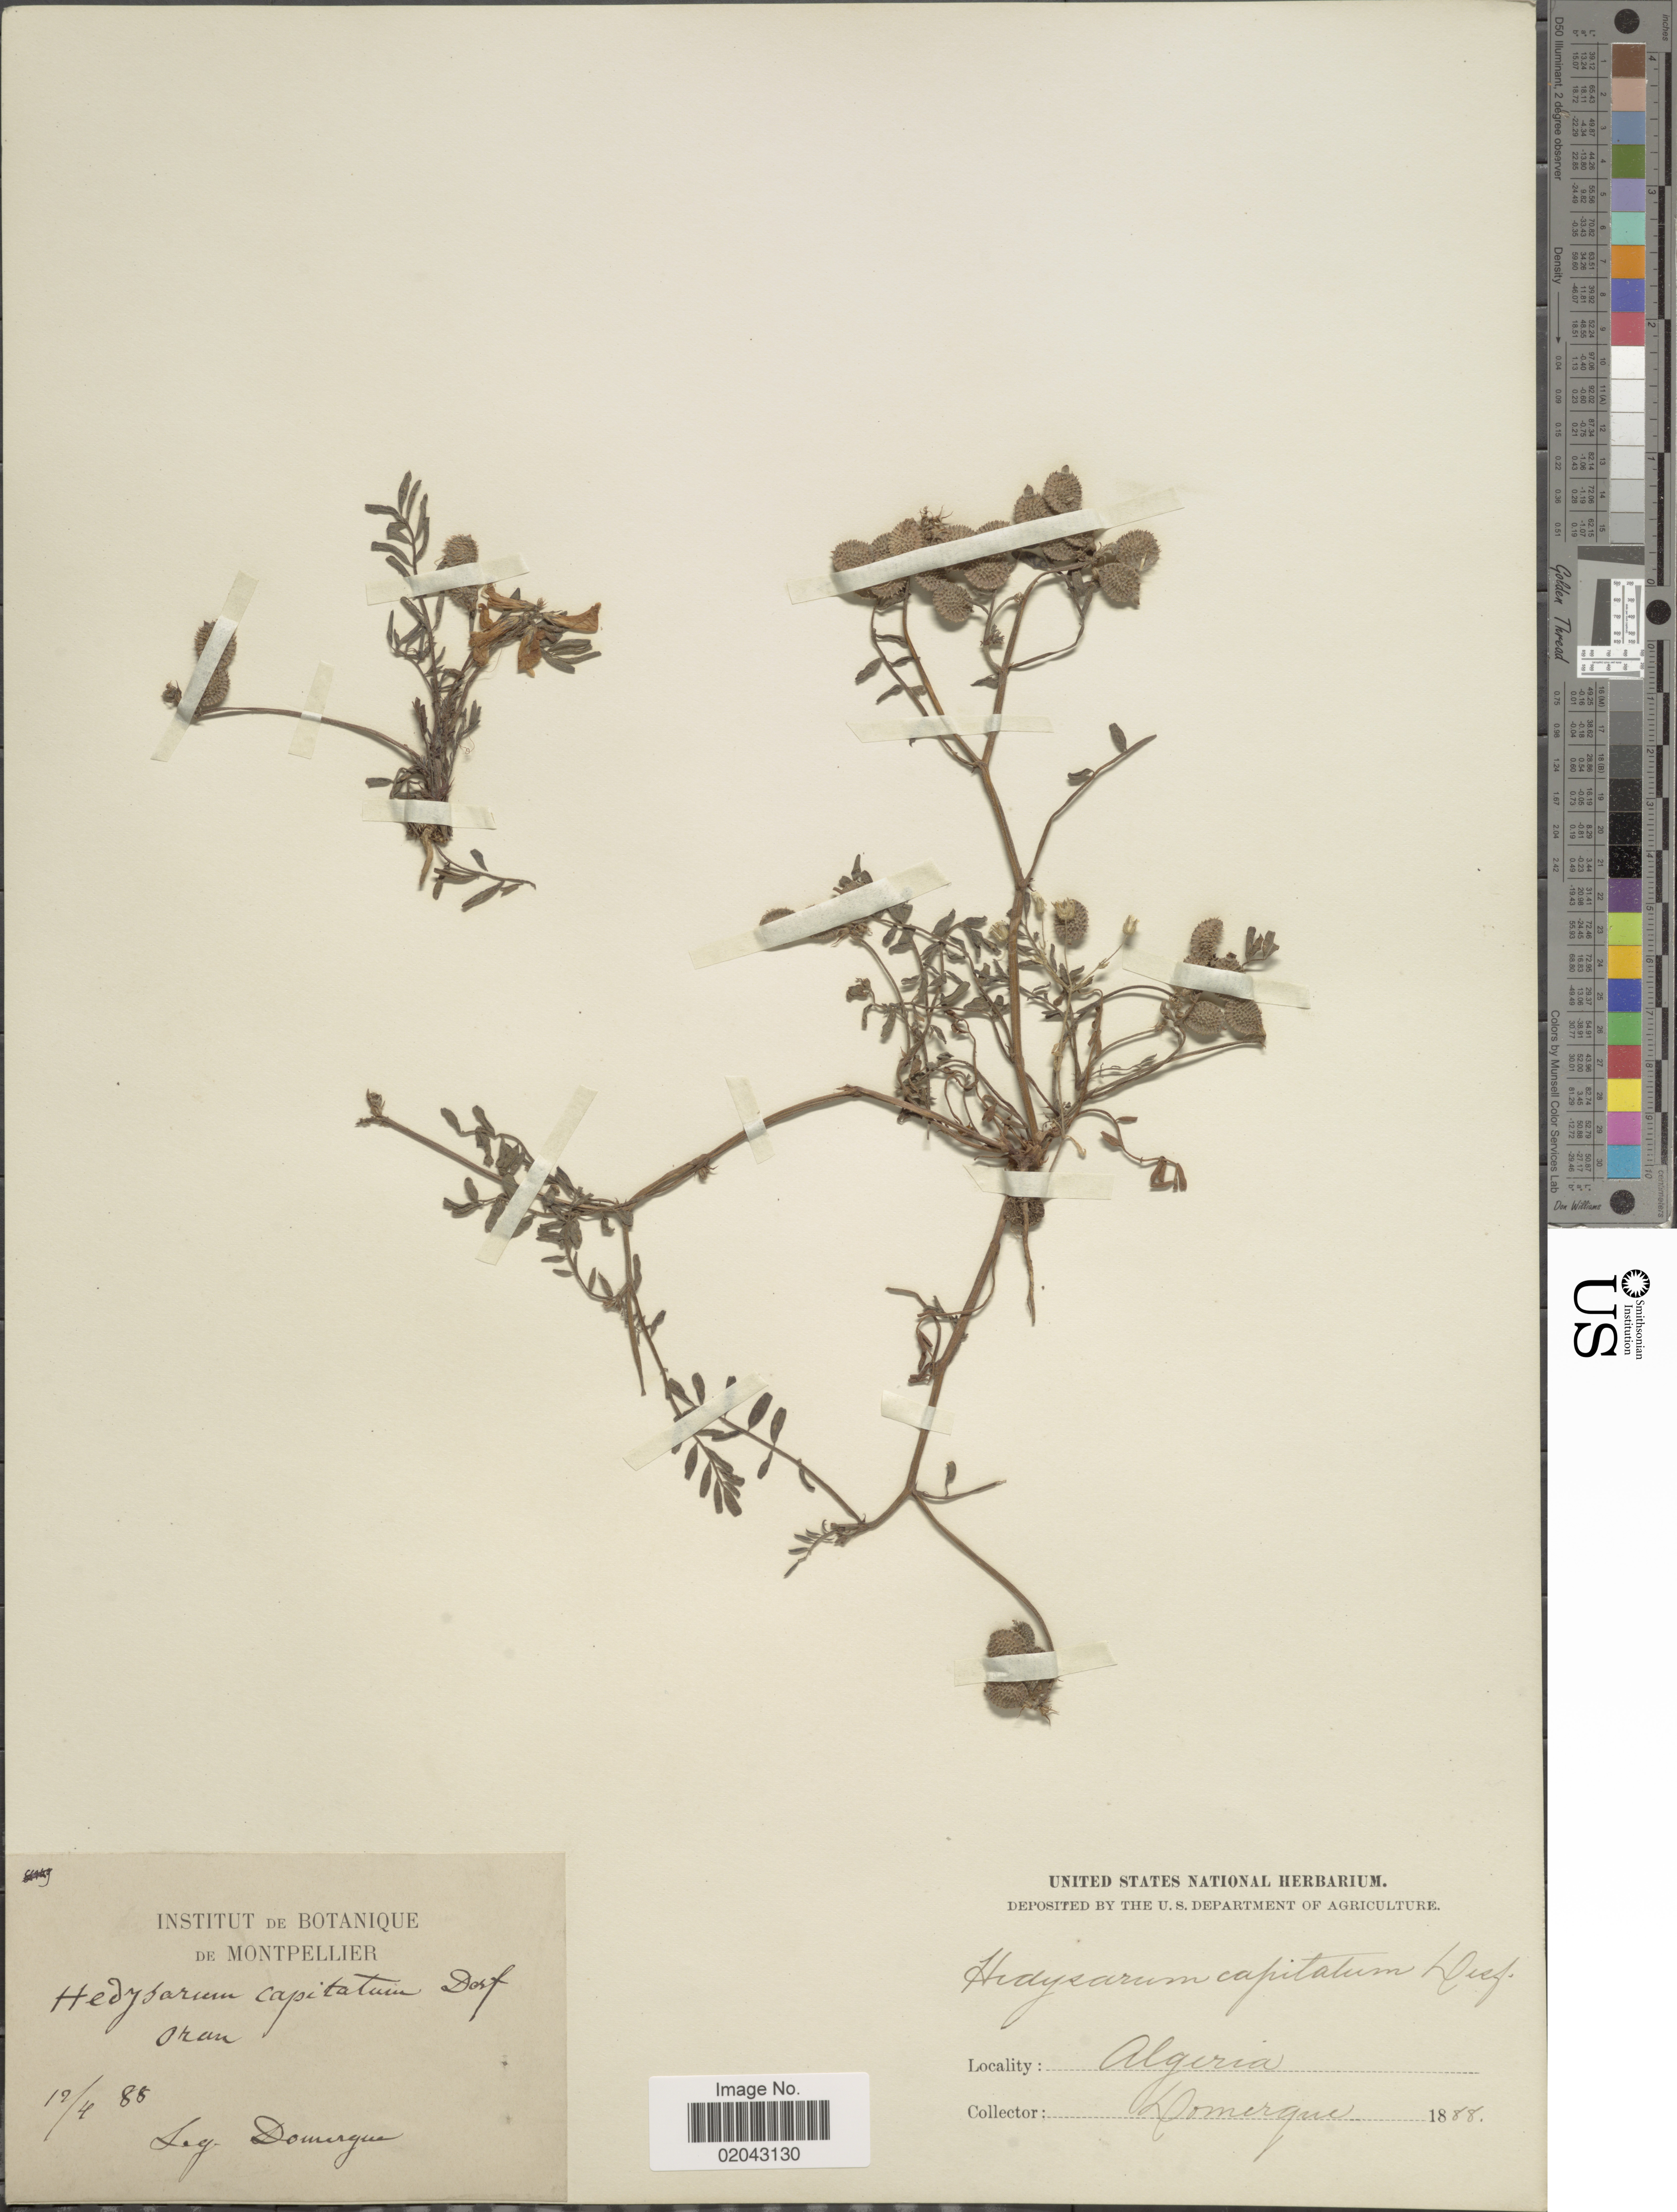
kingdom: Plantae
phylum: Tracheophyta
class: Magnoliopsida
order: Fabales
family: Fabaceae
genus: Hedysarum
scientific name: Hedysarum capitatum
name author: Burm. f.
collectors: Domergue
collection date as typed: Transcribed d/m/y: 19/4/85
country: Algeria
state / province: Oran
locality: Oran.